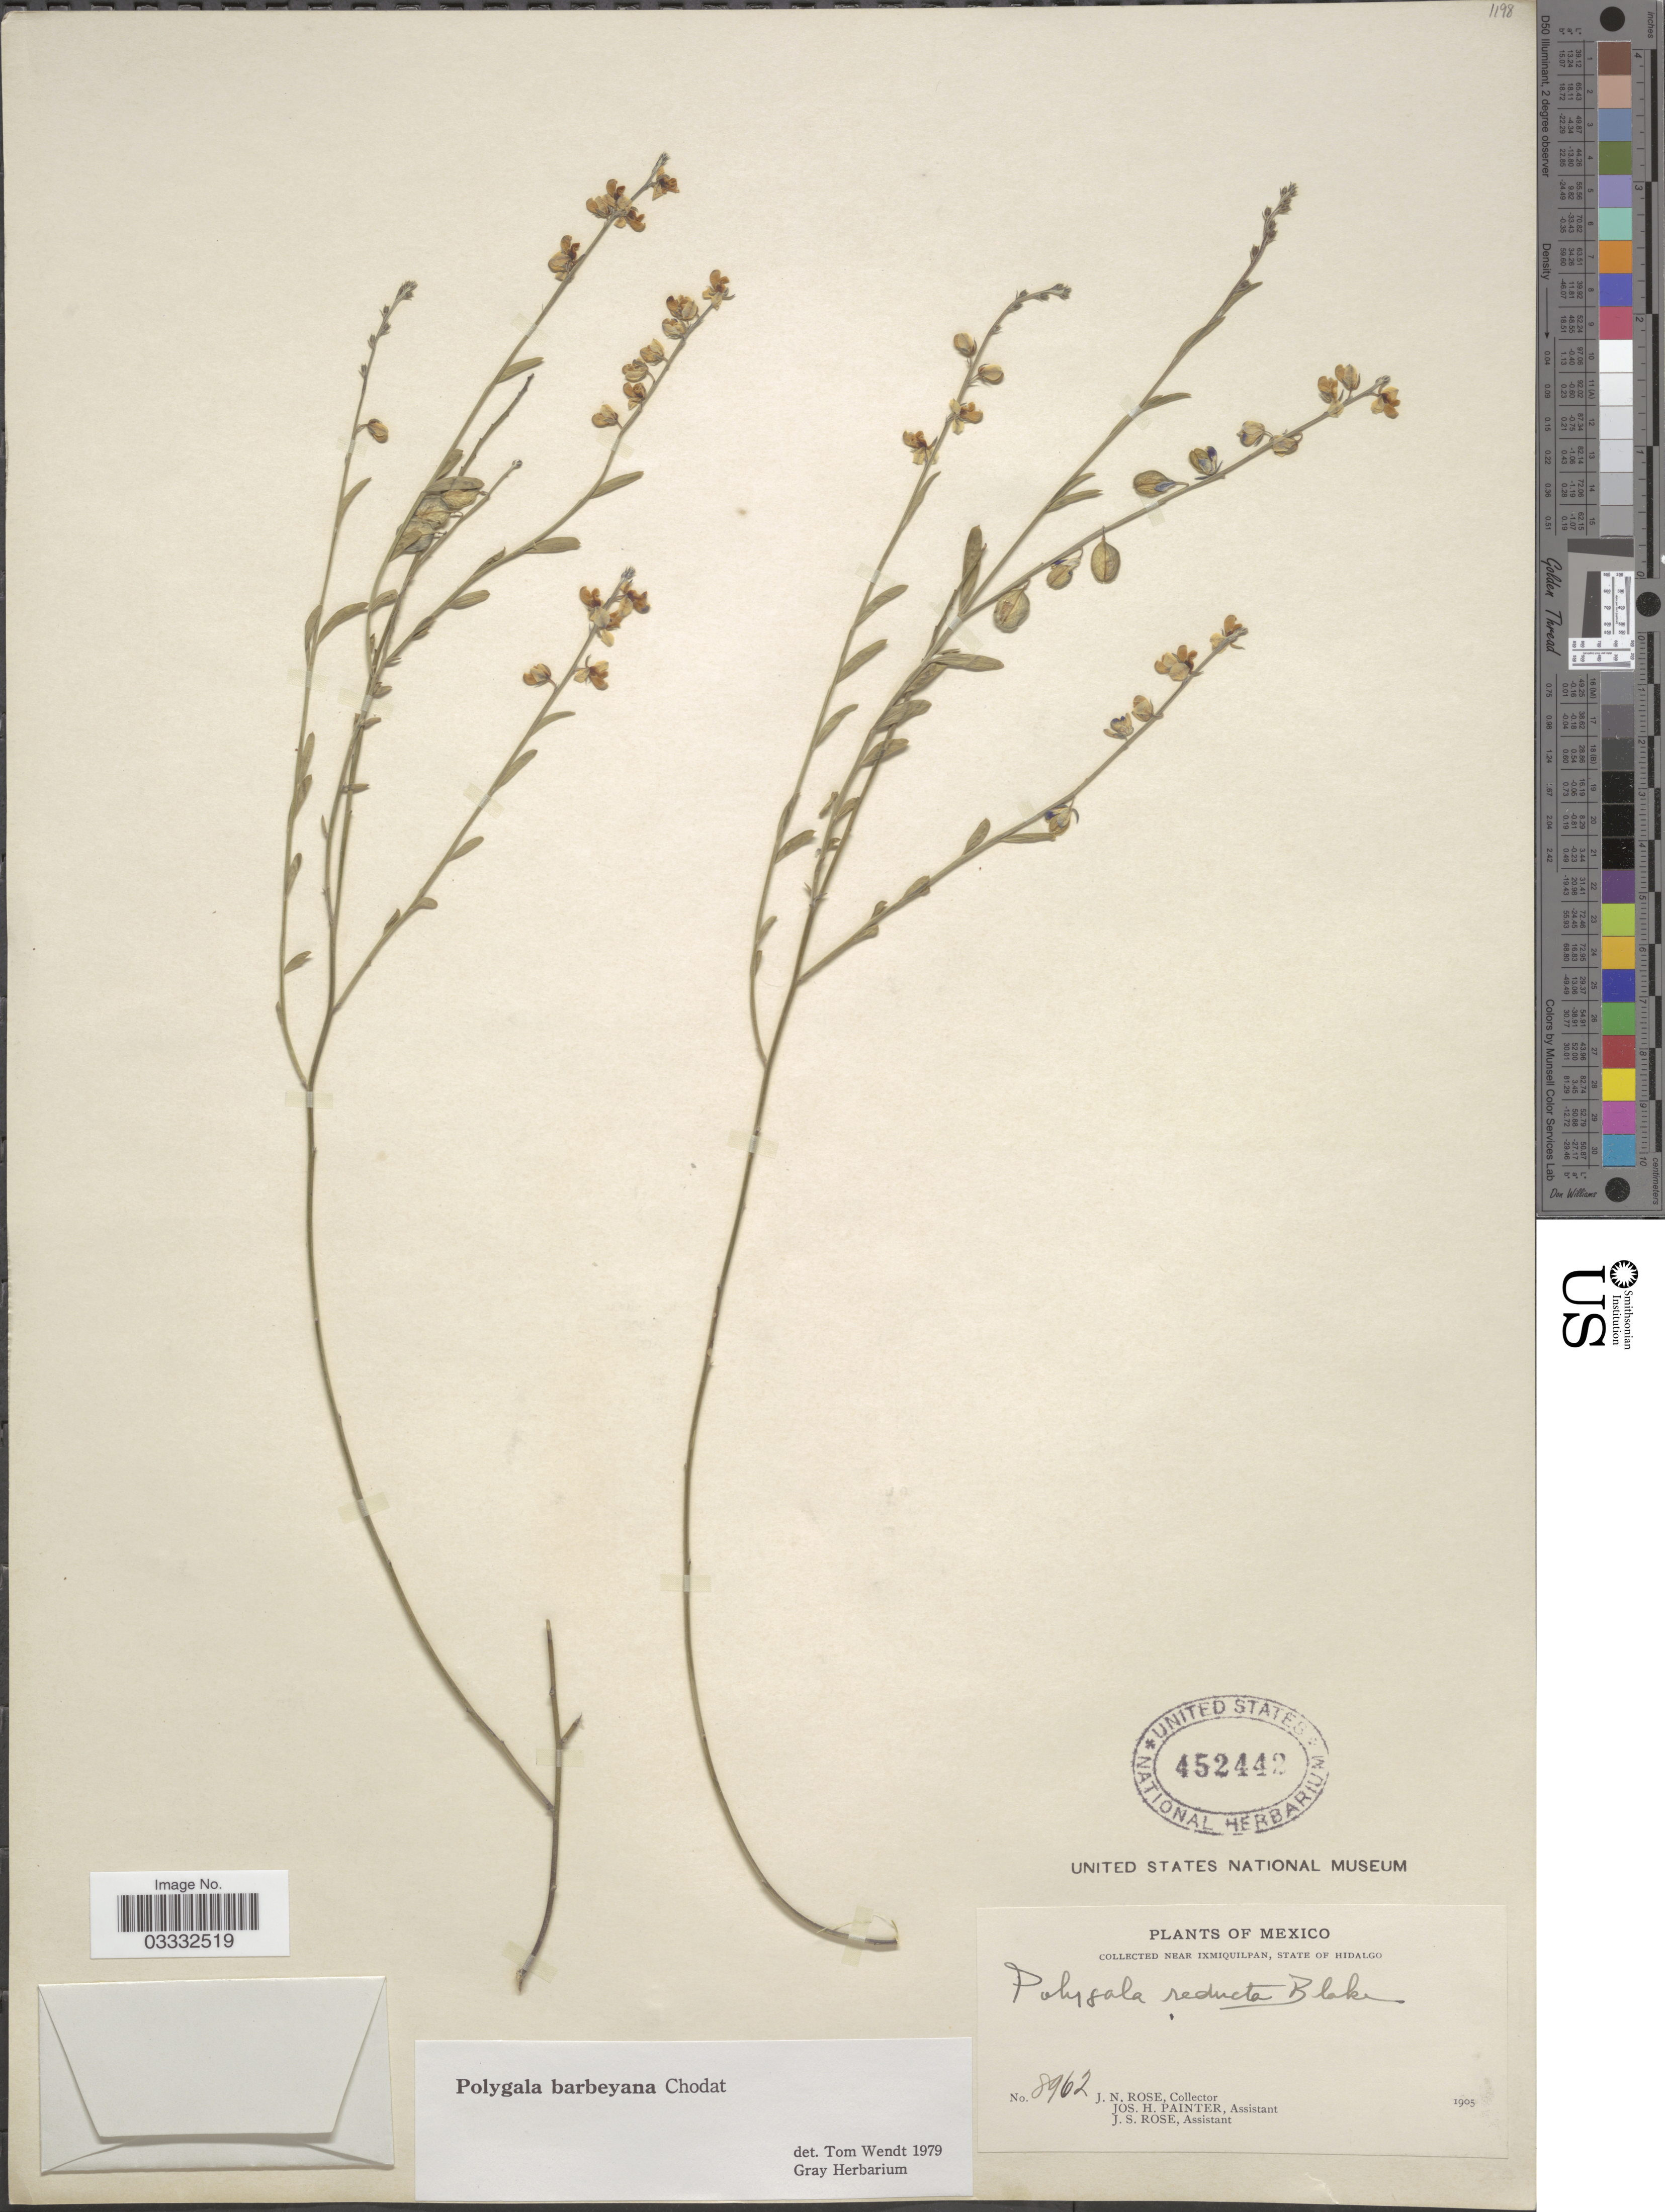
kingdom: Plantae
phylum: Tracheophyta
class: Magnoliopsida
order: Fabales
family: Polygalaceae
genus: Hebecarpa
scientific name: Hebecarpa barbeyana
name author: (Chodat) J.R. Abbott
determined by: Strong, Mark T., (BOT), Smithsonian Institution - National Museum of Natural History (UNITED STATES)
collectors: J. N. Rose, J. H. Painter & J. S. Rose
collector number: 8962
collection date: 1905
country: Mexico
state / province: Hidalgo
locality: Near Ixmiquilpan.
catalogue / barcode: US 452442